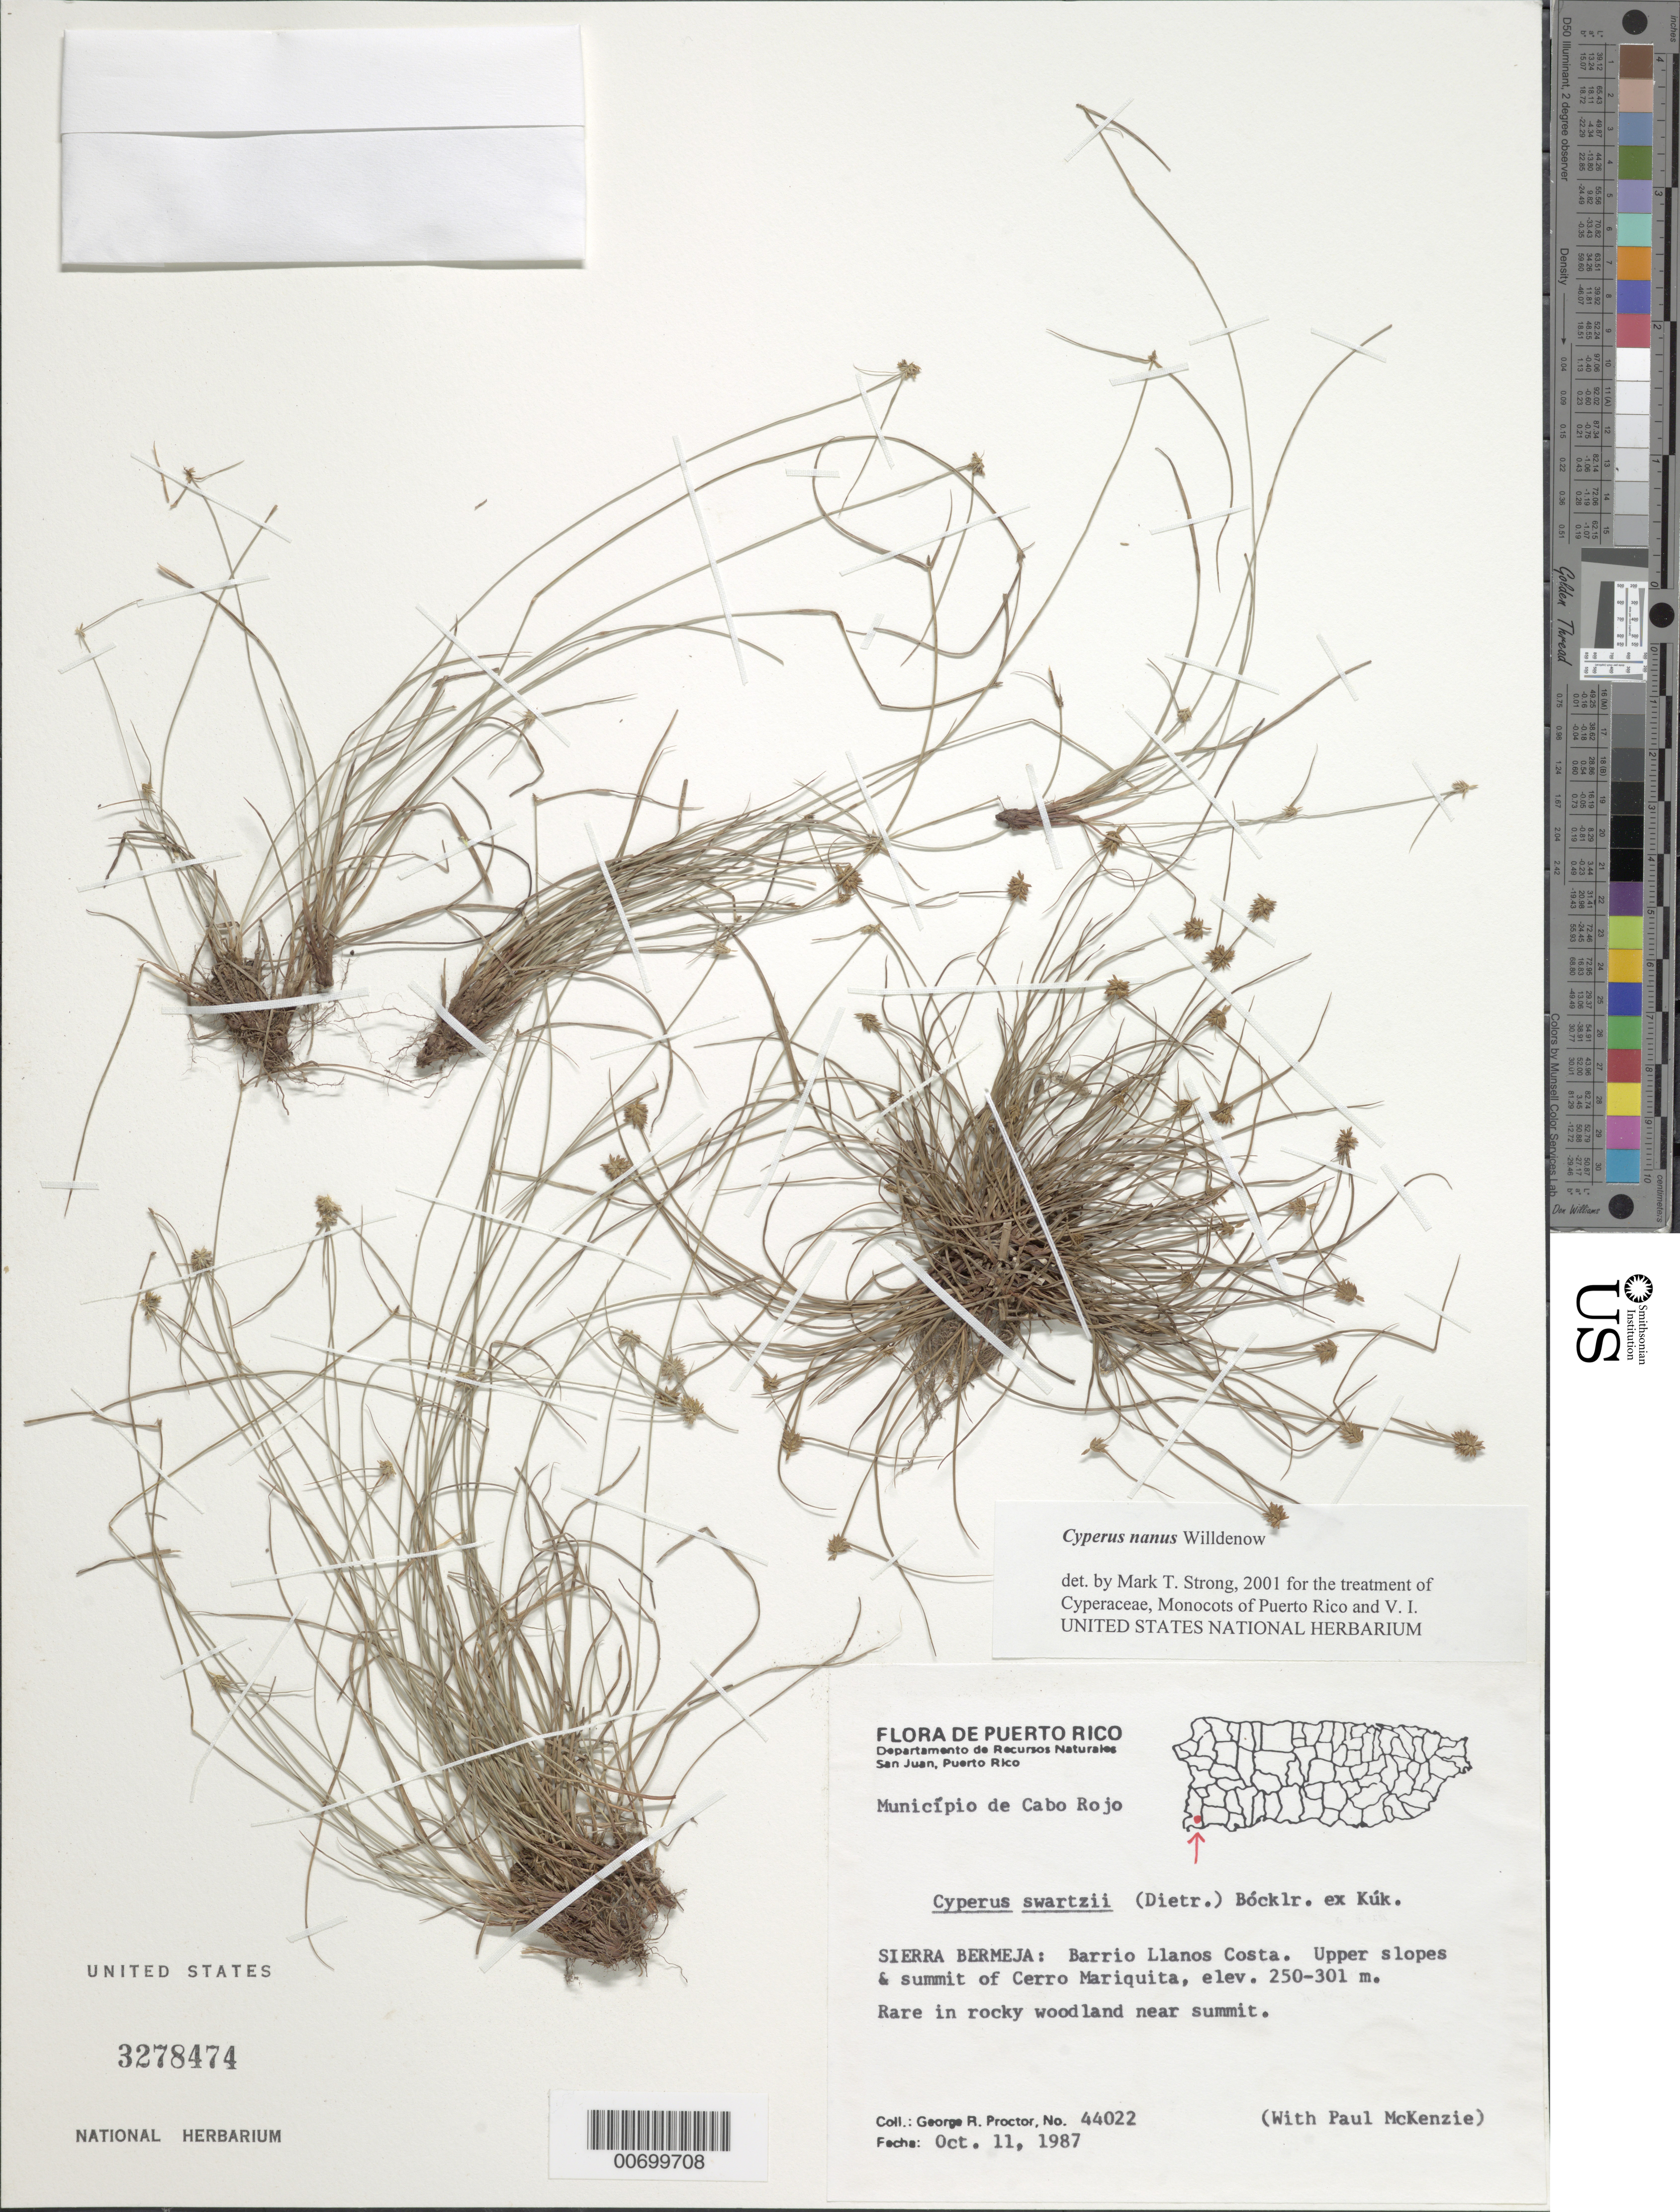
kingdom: Plantae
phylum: Tracheophyta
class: Liliopsida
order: Poales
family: Cyperaceae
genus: Cyperus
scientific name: Cyperus nanus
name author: Willd.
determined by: Strong, M. T., (US), Smithsonian Institution - National Museum of Natural History (UNITED STATES)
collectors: G. R. Proctor & P. Mckenzie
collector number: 44022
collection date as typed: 11 Oct 1987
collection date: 1987-10-11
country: Puerto Rico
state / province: Cabo Rojo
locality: Cabo Rojo: Sierra Bermeja, Barrio Llanos Costa, upper slopes and summit of Cerro Mariquita.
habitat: In rocky woodland near summit.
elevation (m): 250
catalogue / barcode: US 3278474